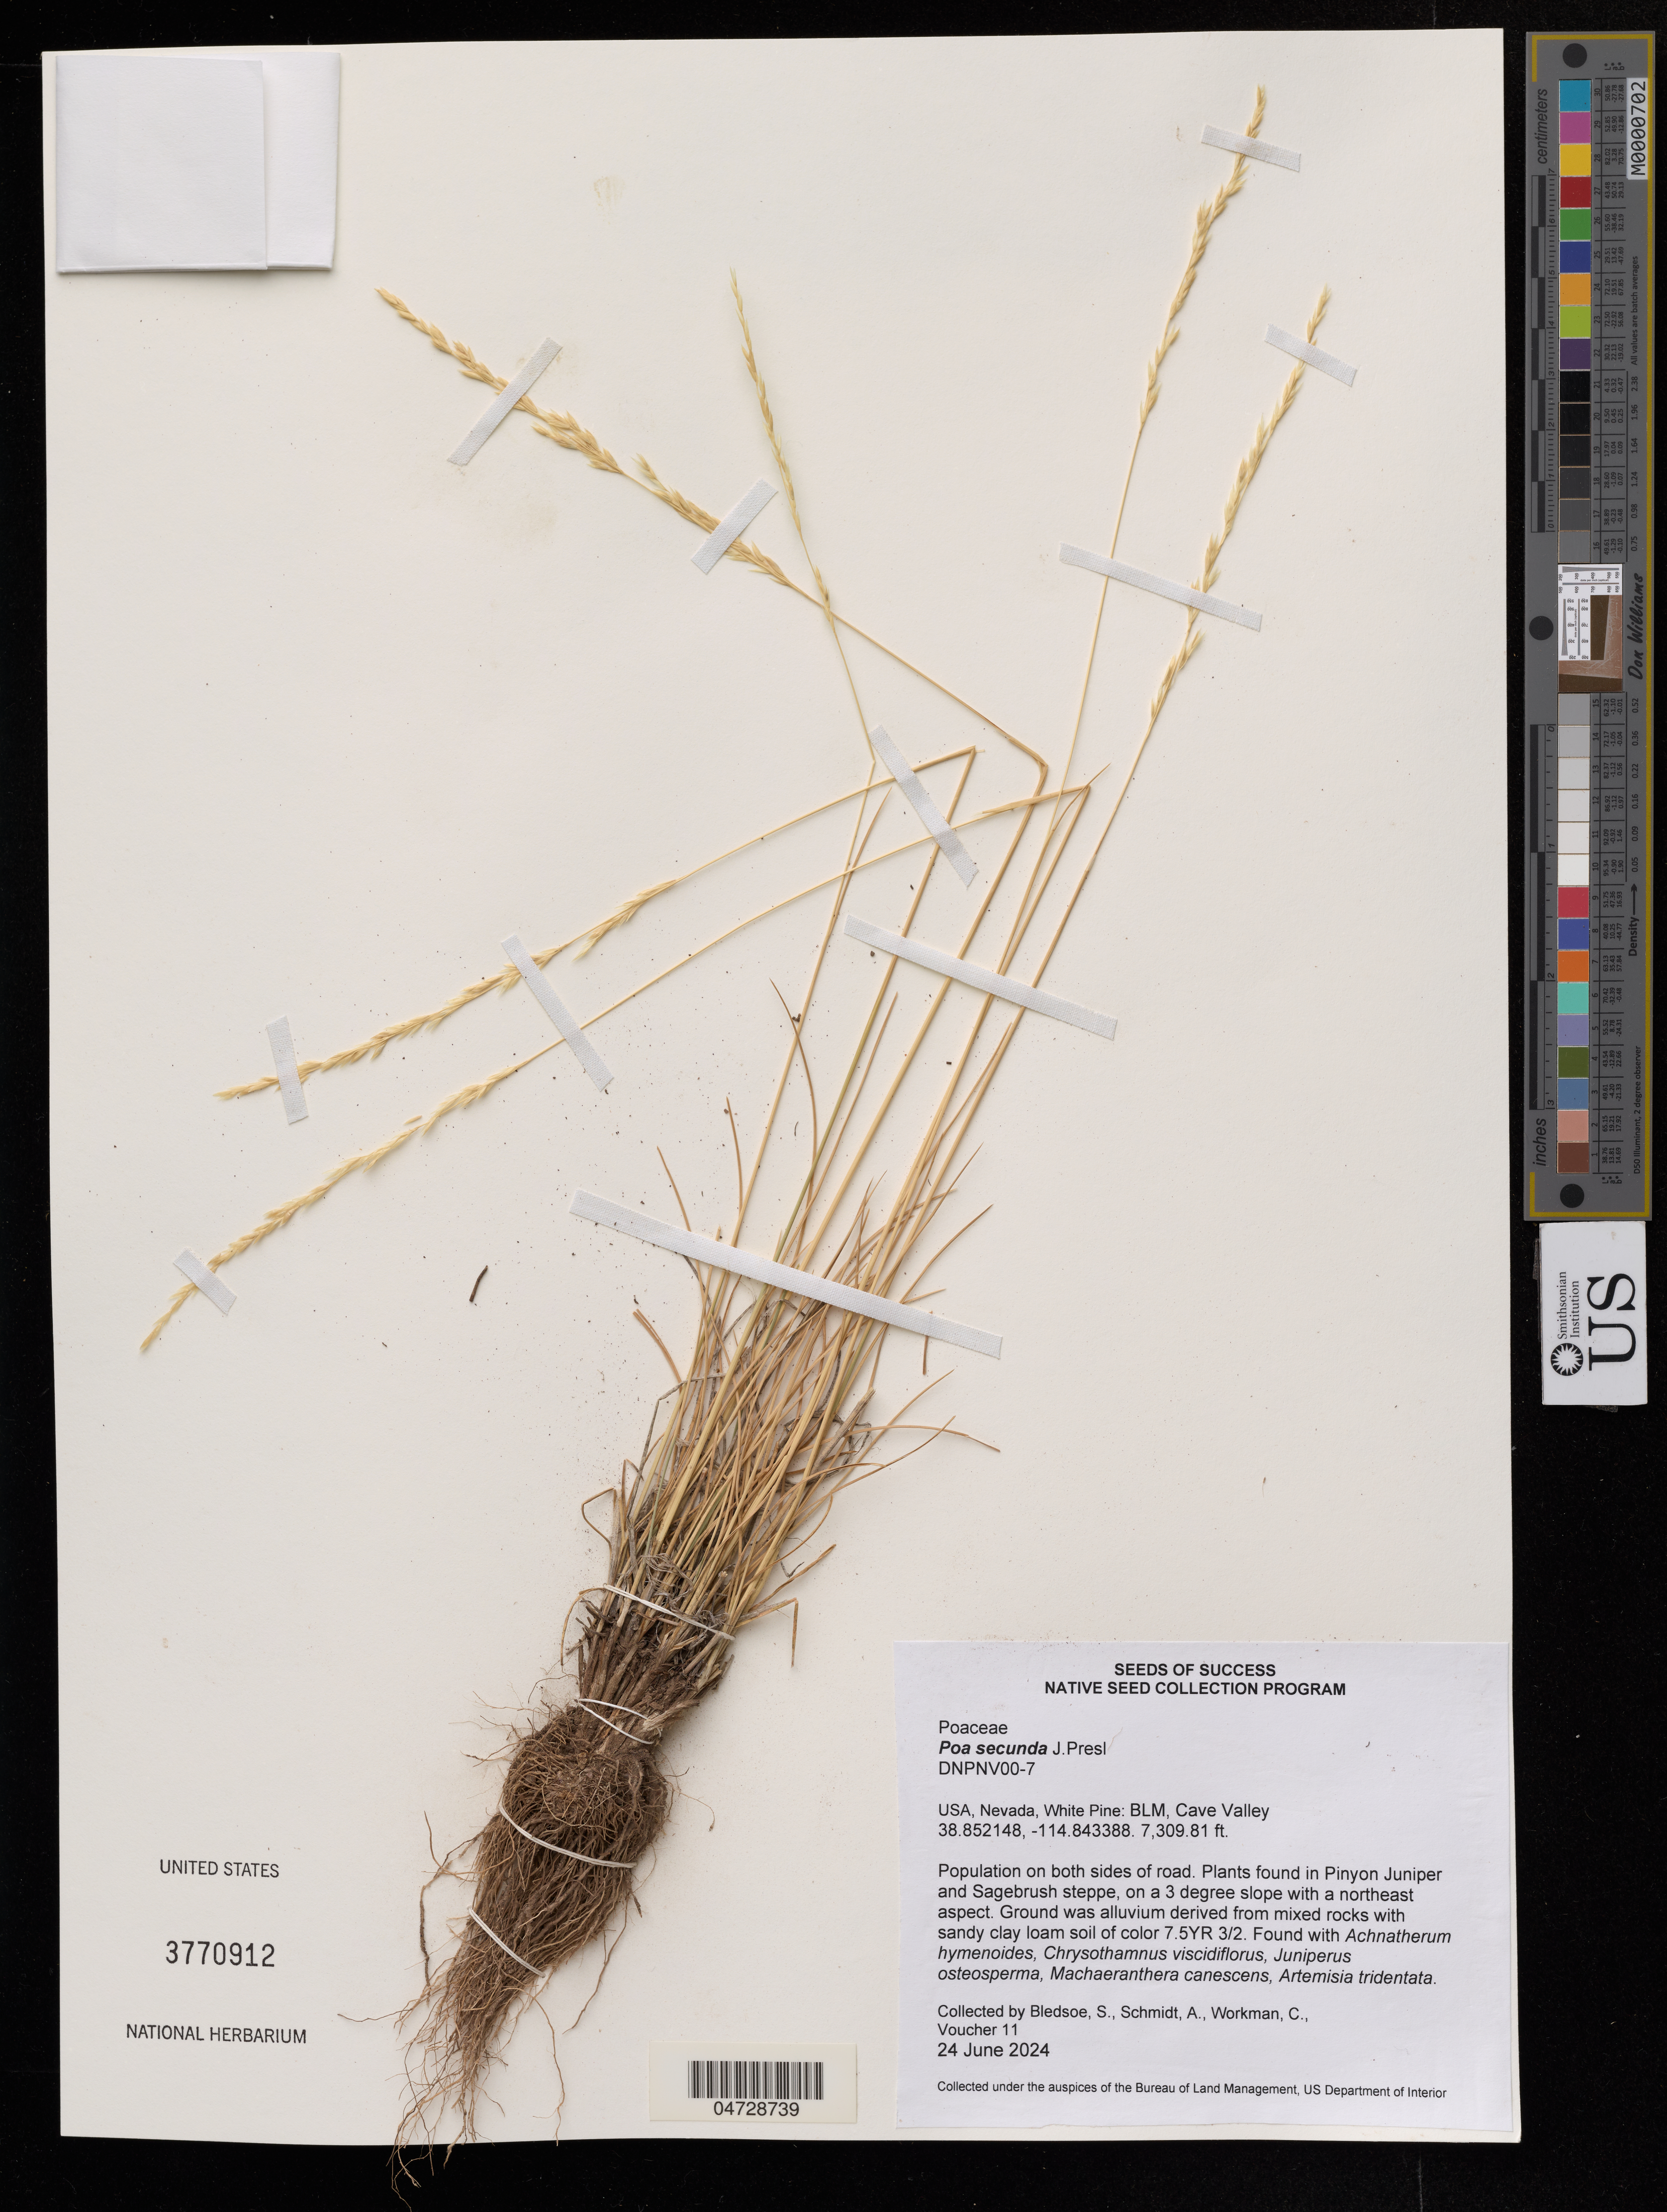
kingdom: Plantae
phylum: Tracheophyta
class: Liliopsida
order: Poales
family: Poaceae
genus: Poa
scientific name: Poa secunda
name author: J. Presl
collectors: S. Bledsoe, S. Schimdt & C. Workman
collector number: DNPNV00-7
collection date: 2024-06-24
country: United States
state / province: Nevada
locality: White Pine: BLM, Cave Valley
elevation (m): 2228.03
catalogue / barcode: US 3770912